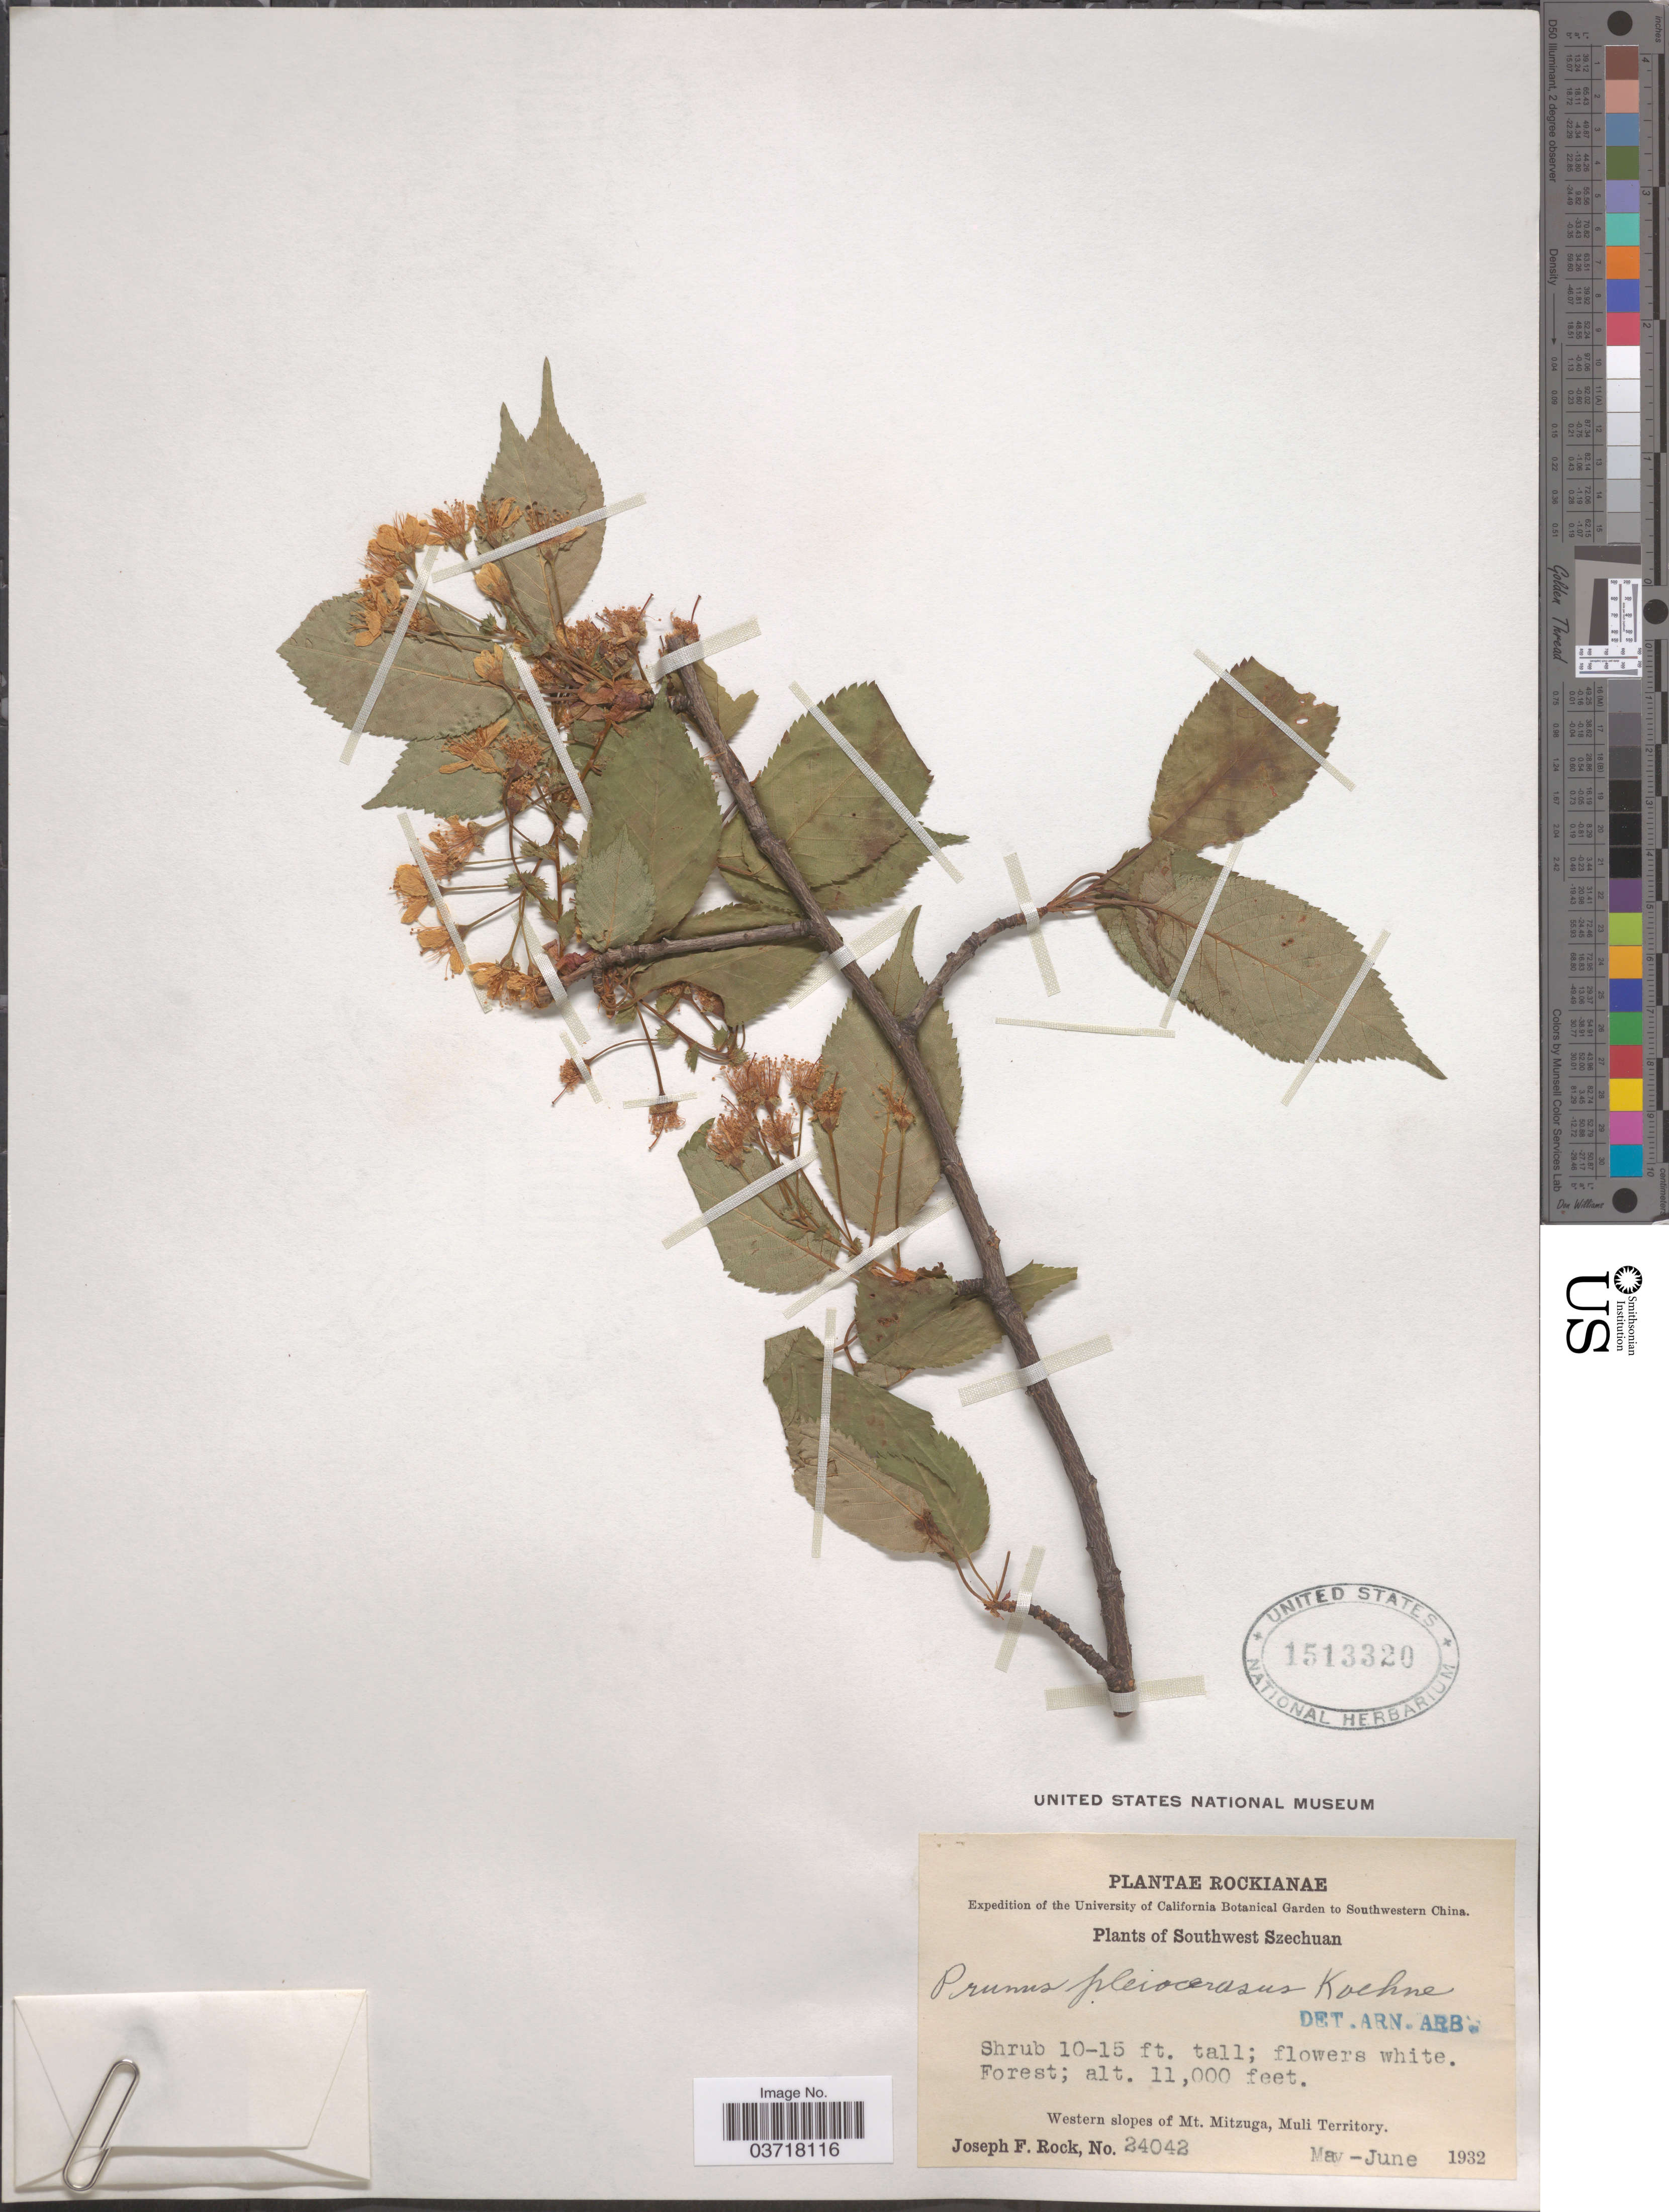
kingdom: Plantae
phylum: Tracheophyta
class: Magnoliopsida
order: Rosales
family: Rosaceae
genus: Prunus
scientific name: Prunus pleiocerasus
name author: Koehne in Sarg.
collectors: J. F. Rock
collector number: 24042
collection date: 1932-05/1932-06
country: China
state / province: Sichuan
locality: Southwestern China. Southwest Szechuan. Western slopes of Mt. Mitzuga, Muli Territory.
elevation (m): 3353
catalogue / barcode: US 1513320